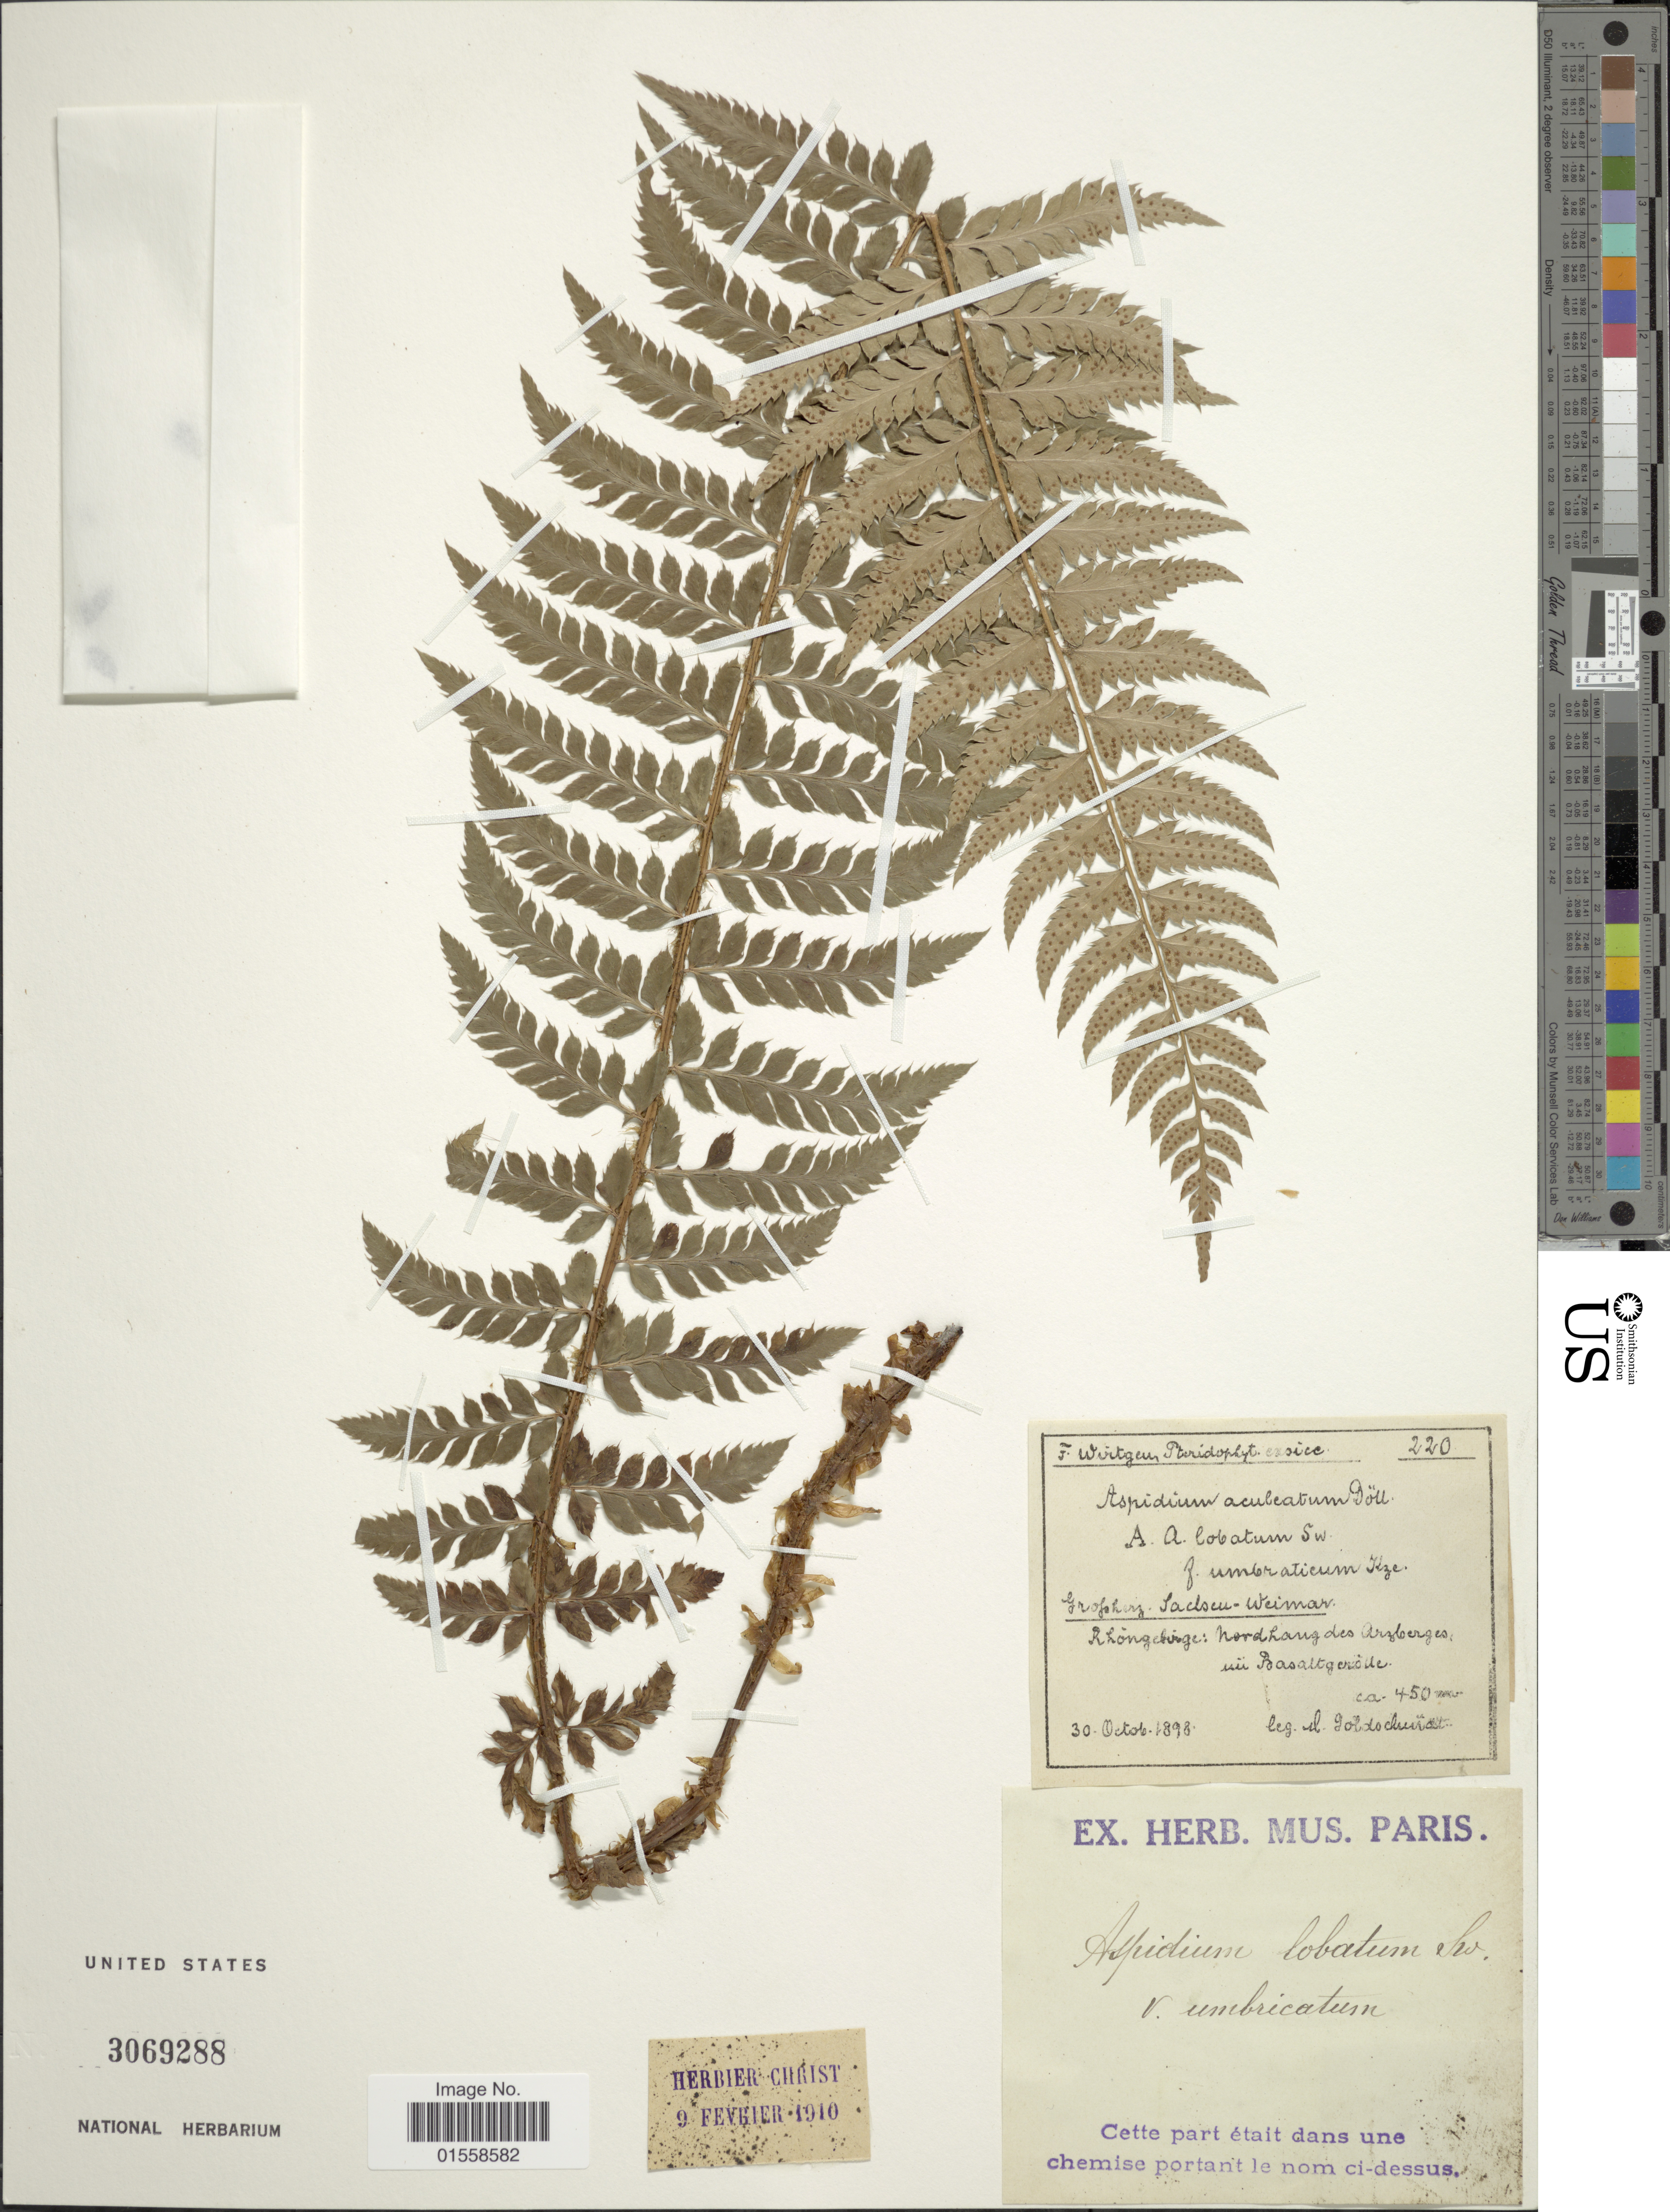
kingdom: Plantae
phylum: Tracheophyta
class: Polypodiopsida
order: Polypodiales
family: Dryopteridaceae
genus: Polystichum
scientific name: Polystichum aculeatum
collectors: M. Goldschmidt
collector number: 220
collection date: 1898-10-30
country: Germany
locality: Grofsberg. Sachsen-Weimar, Rhongebirge: Nordhang des Arzberges [illegible text] Basaltgerone.[interpreted]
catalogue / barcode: US 3069288